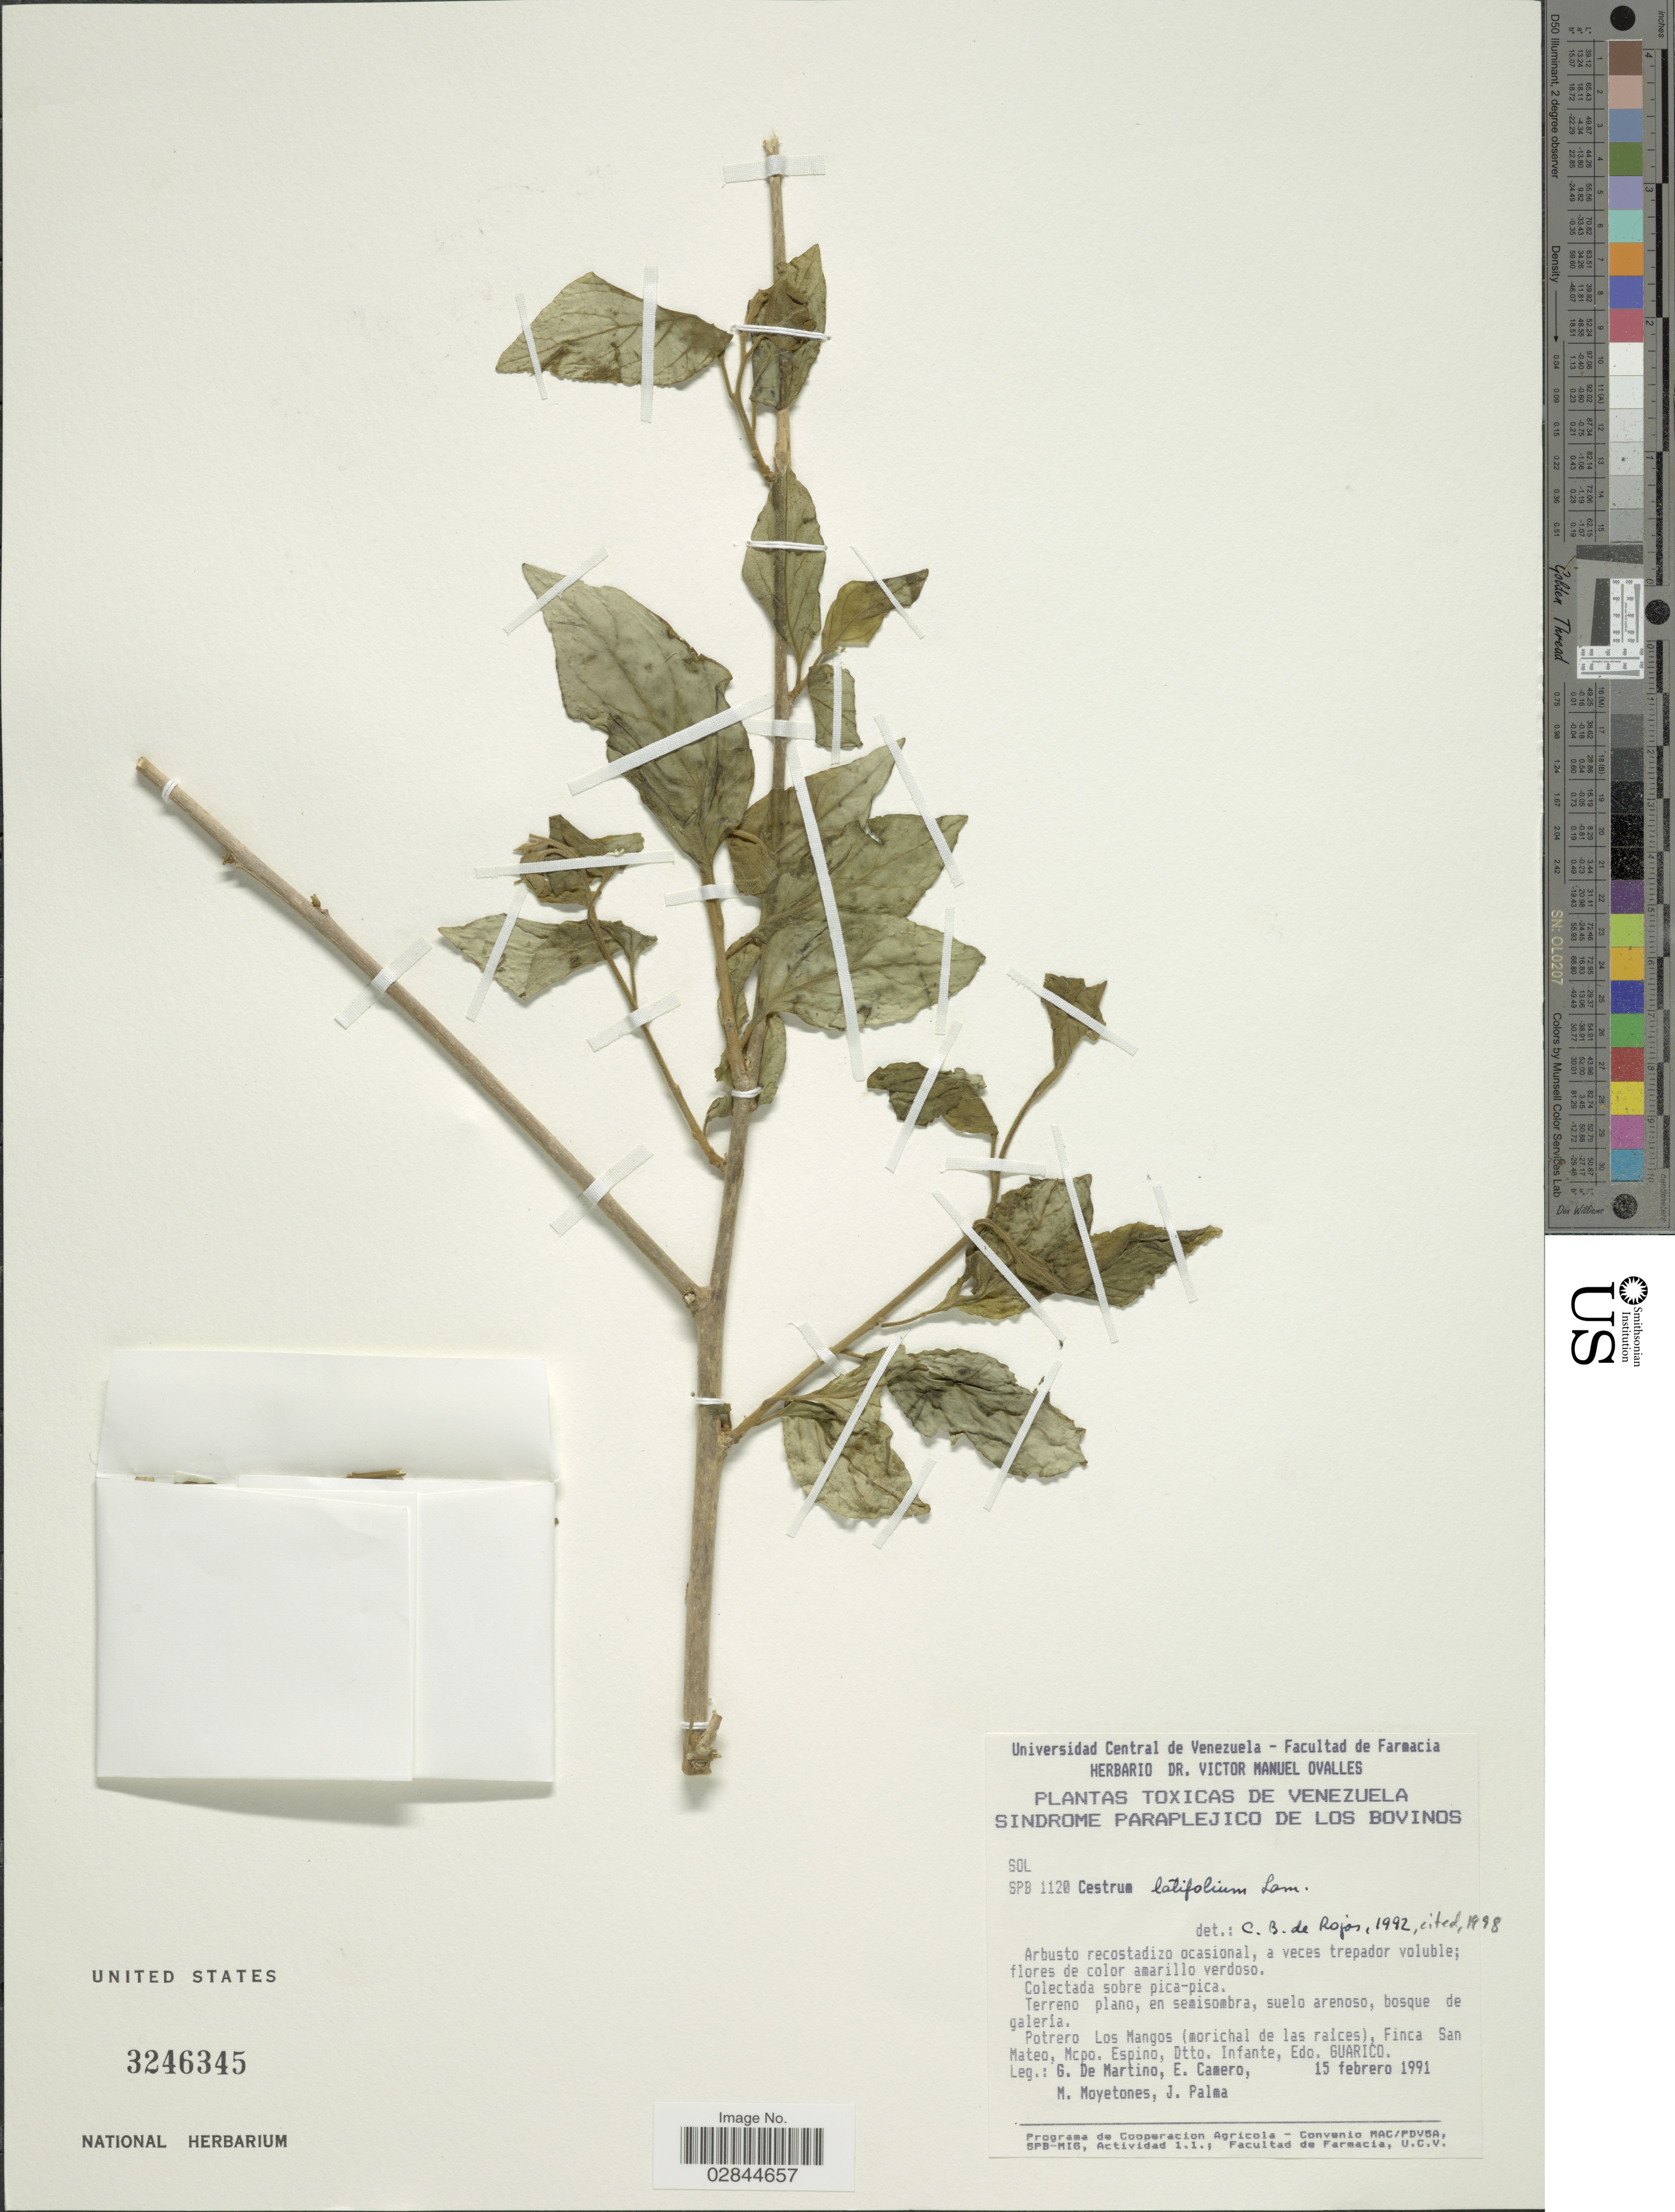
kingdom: Plantae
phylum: Tracheophyta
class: Magnoliopsida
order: Solanales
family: Solanaceae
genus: Cestrum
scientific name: Cestrum latifolium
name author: Lam.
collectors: G. De Martino, E. Cameron, M. Moyetones & J. Palma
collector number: SPB1120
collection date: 1991-02-15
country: Venezuela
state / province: Guárico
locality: Potrero Los Mangos (morichal de las raíces), Finca San Mateo, Mcpo. Espino, Dtto. Infante.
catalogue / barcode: US 3246345